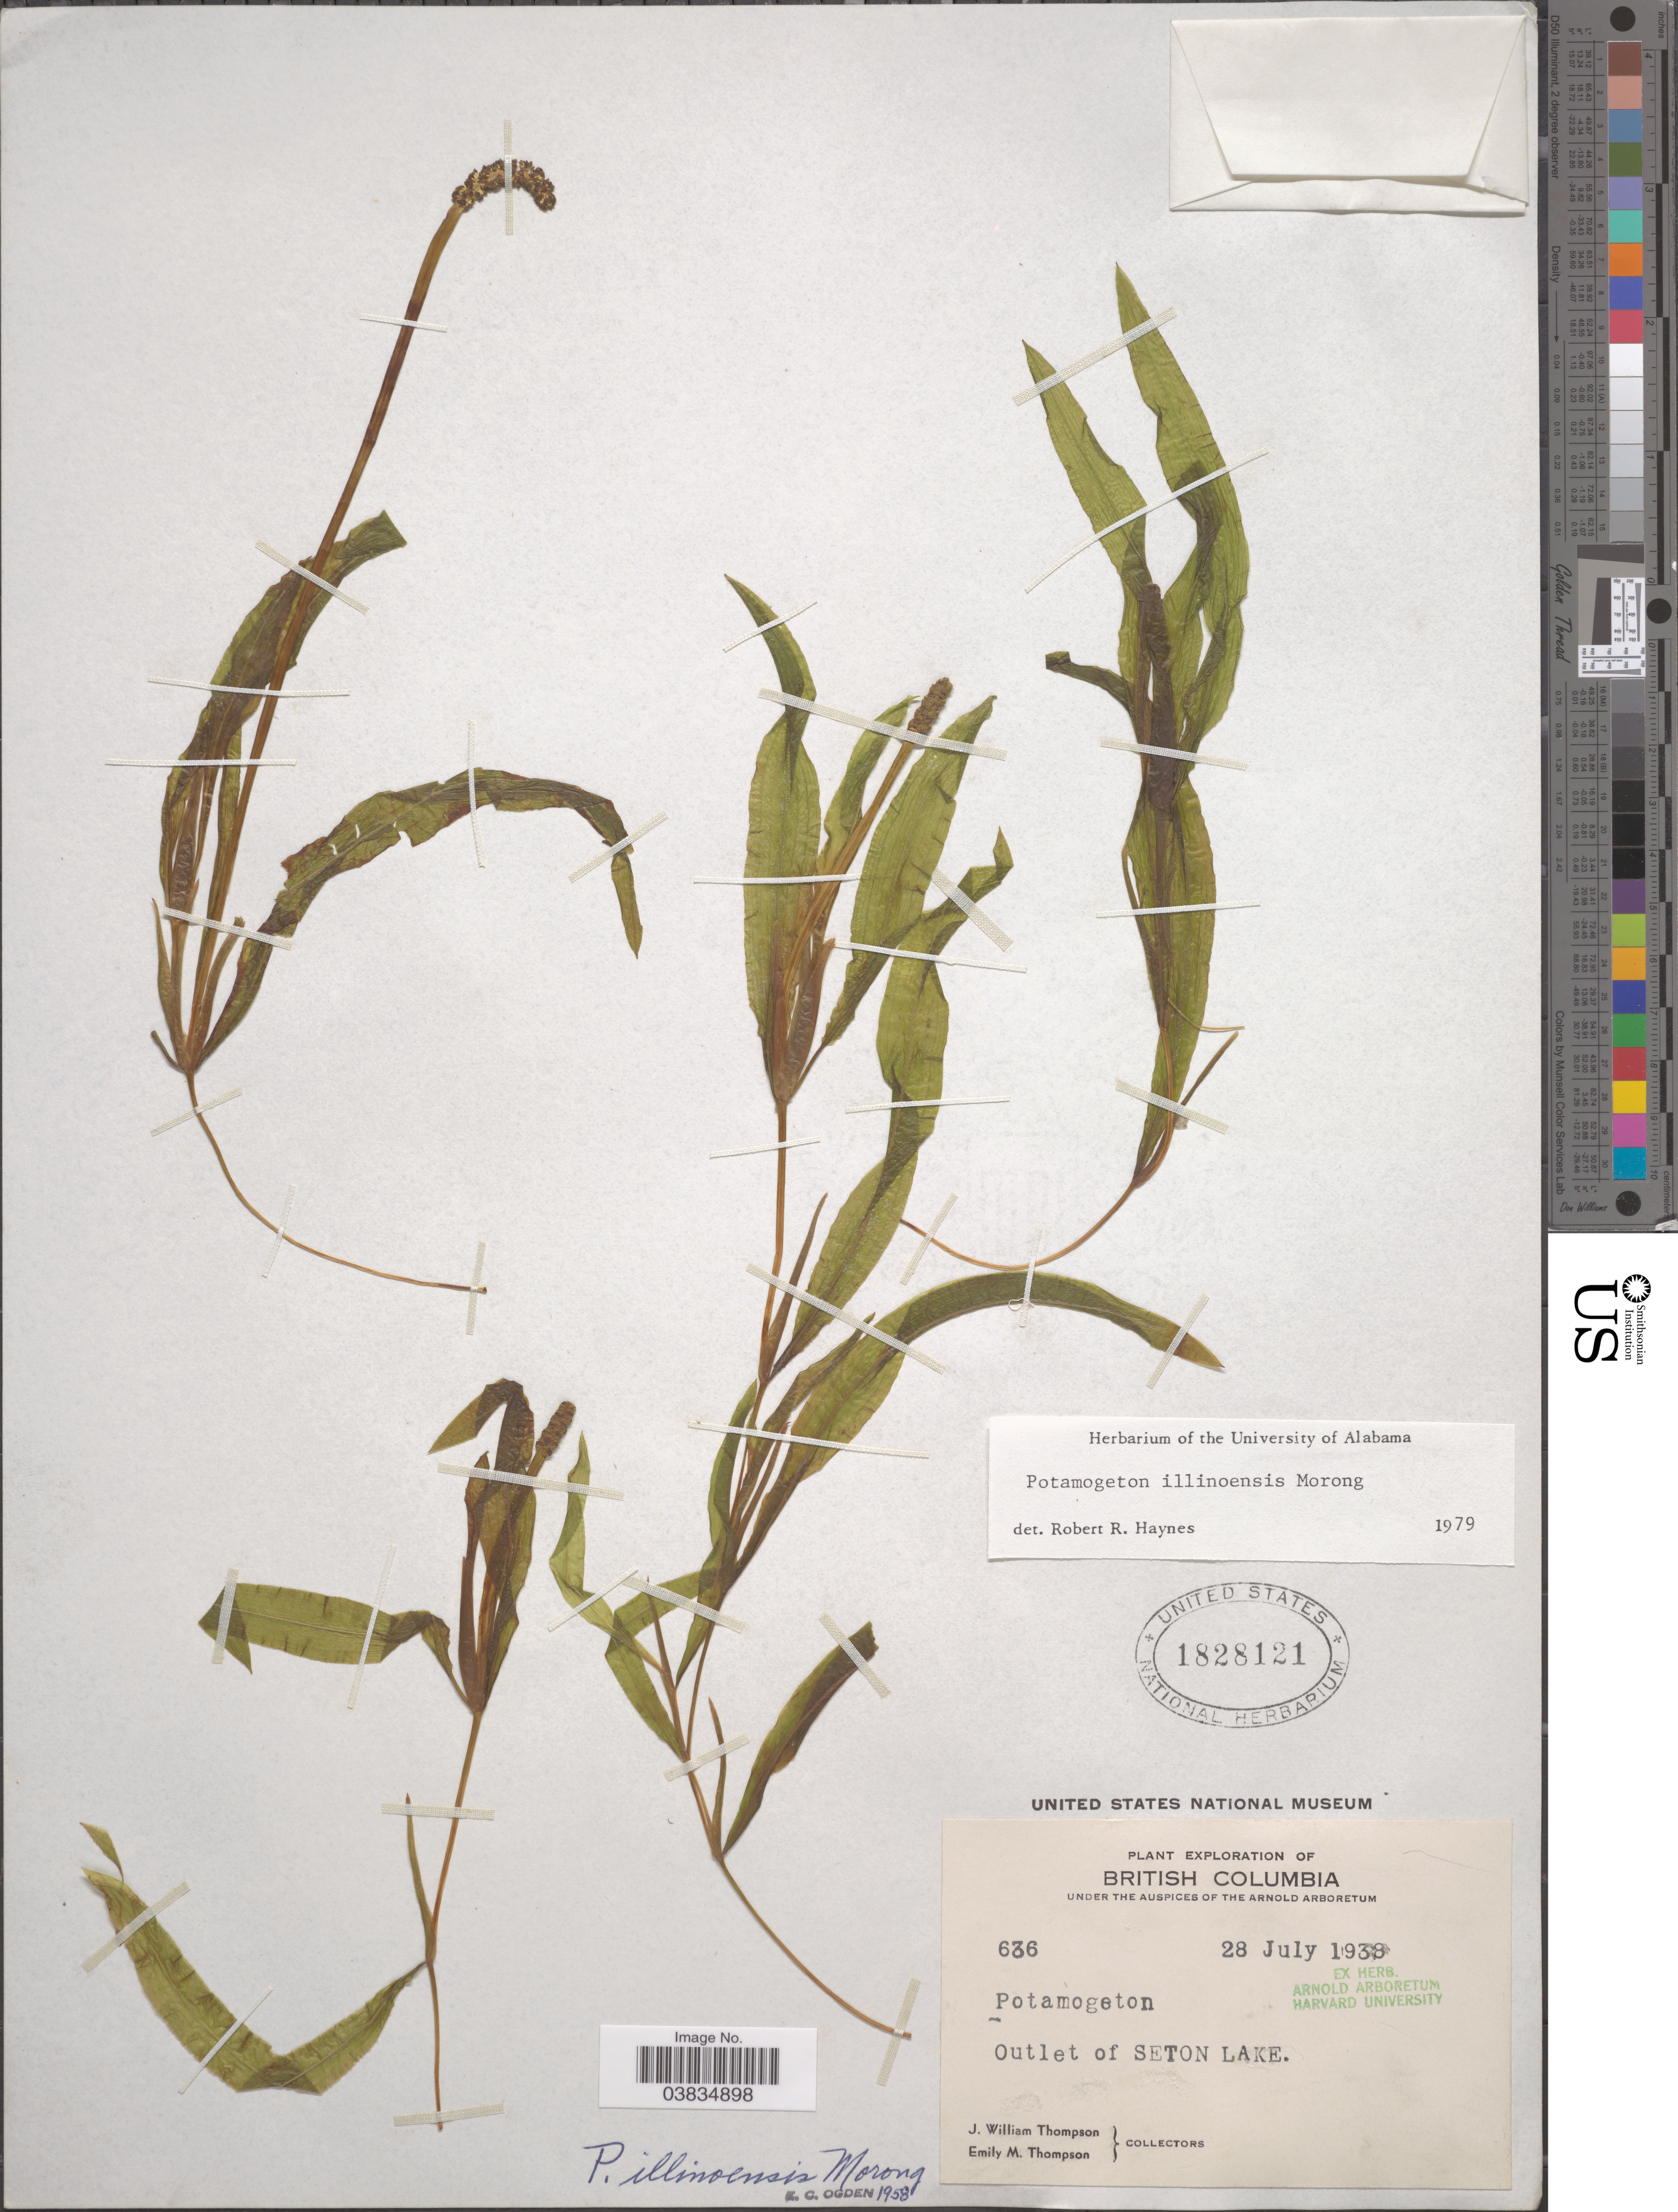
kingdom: Plantae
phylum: Tracheophyta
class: Liliopsida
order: Alismatales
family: Potamogetonaceae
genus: Potamogeton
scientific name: Potamogeton illinoensis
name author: Morong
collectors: J. W. Thompson & E. M. Thompson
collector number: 636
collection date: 1938-07-28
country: Canada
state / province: British Columbia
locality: Outlet of Seton Lake.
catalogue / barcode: US 1828121